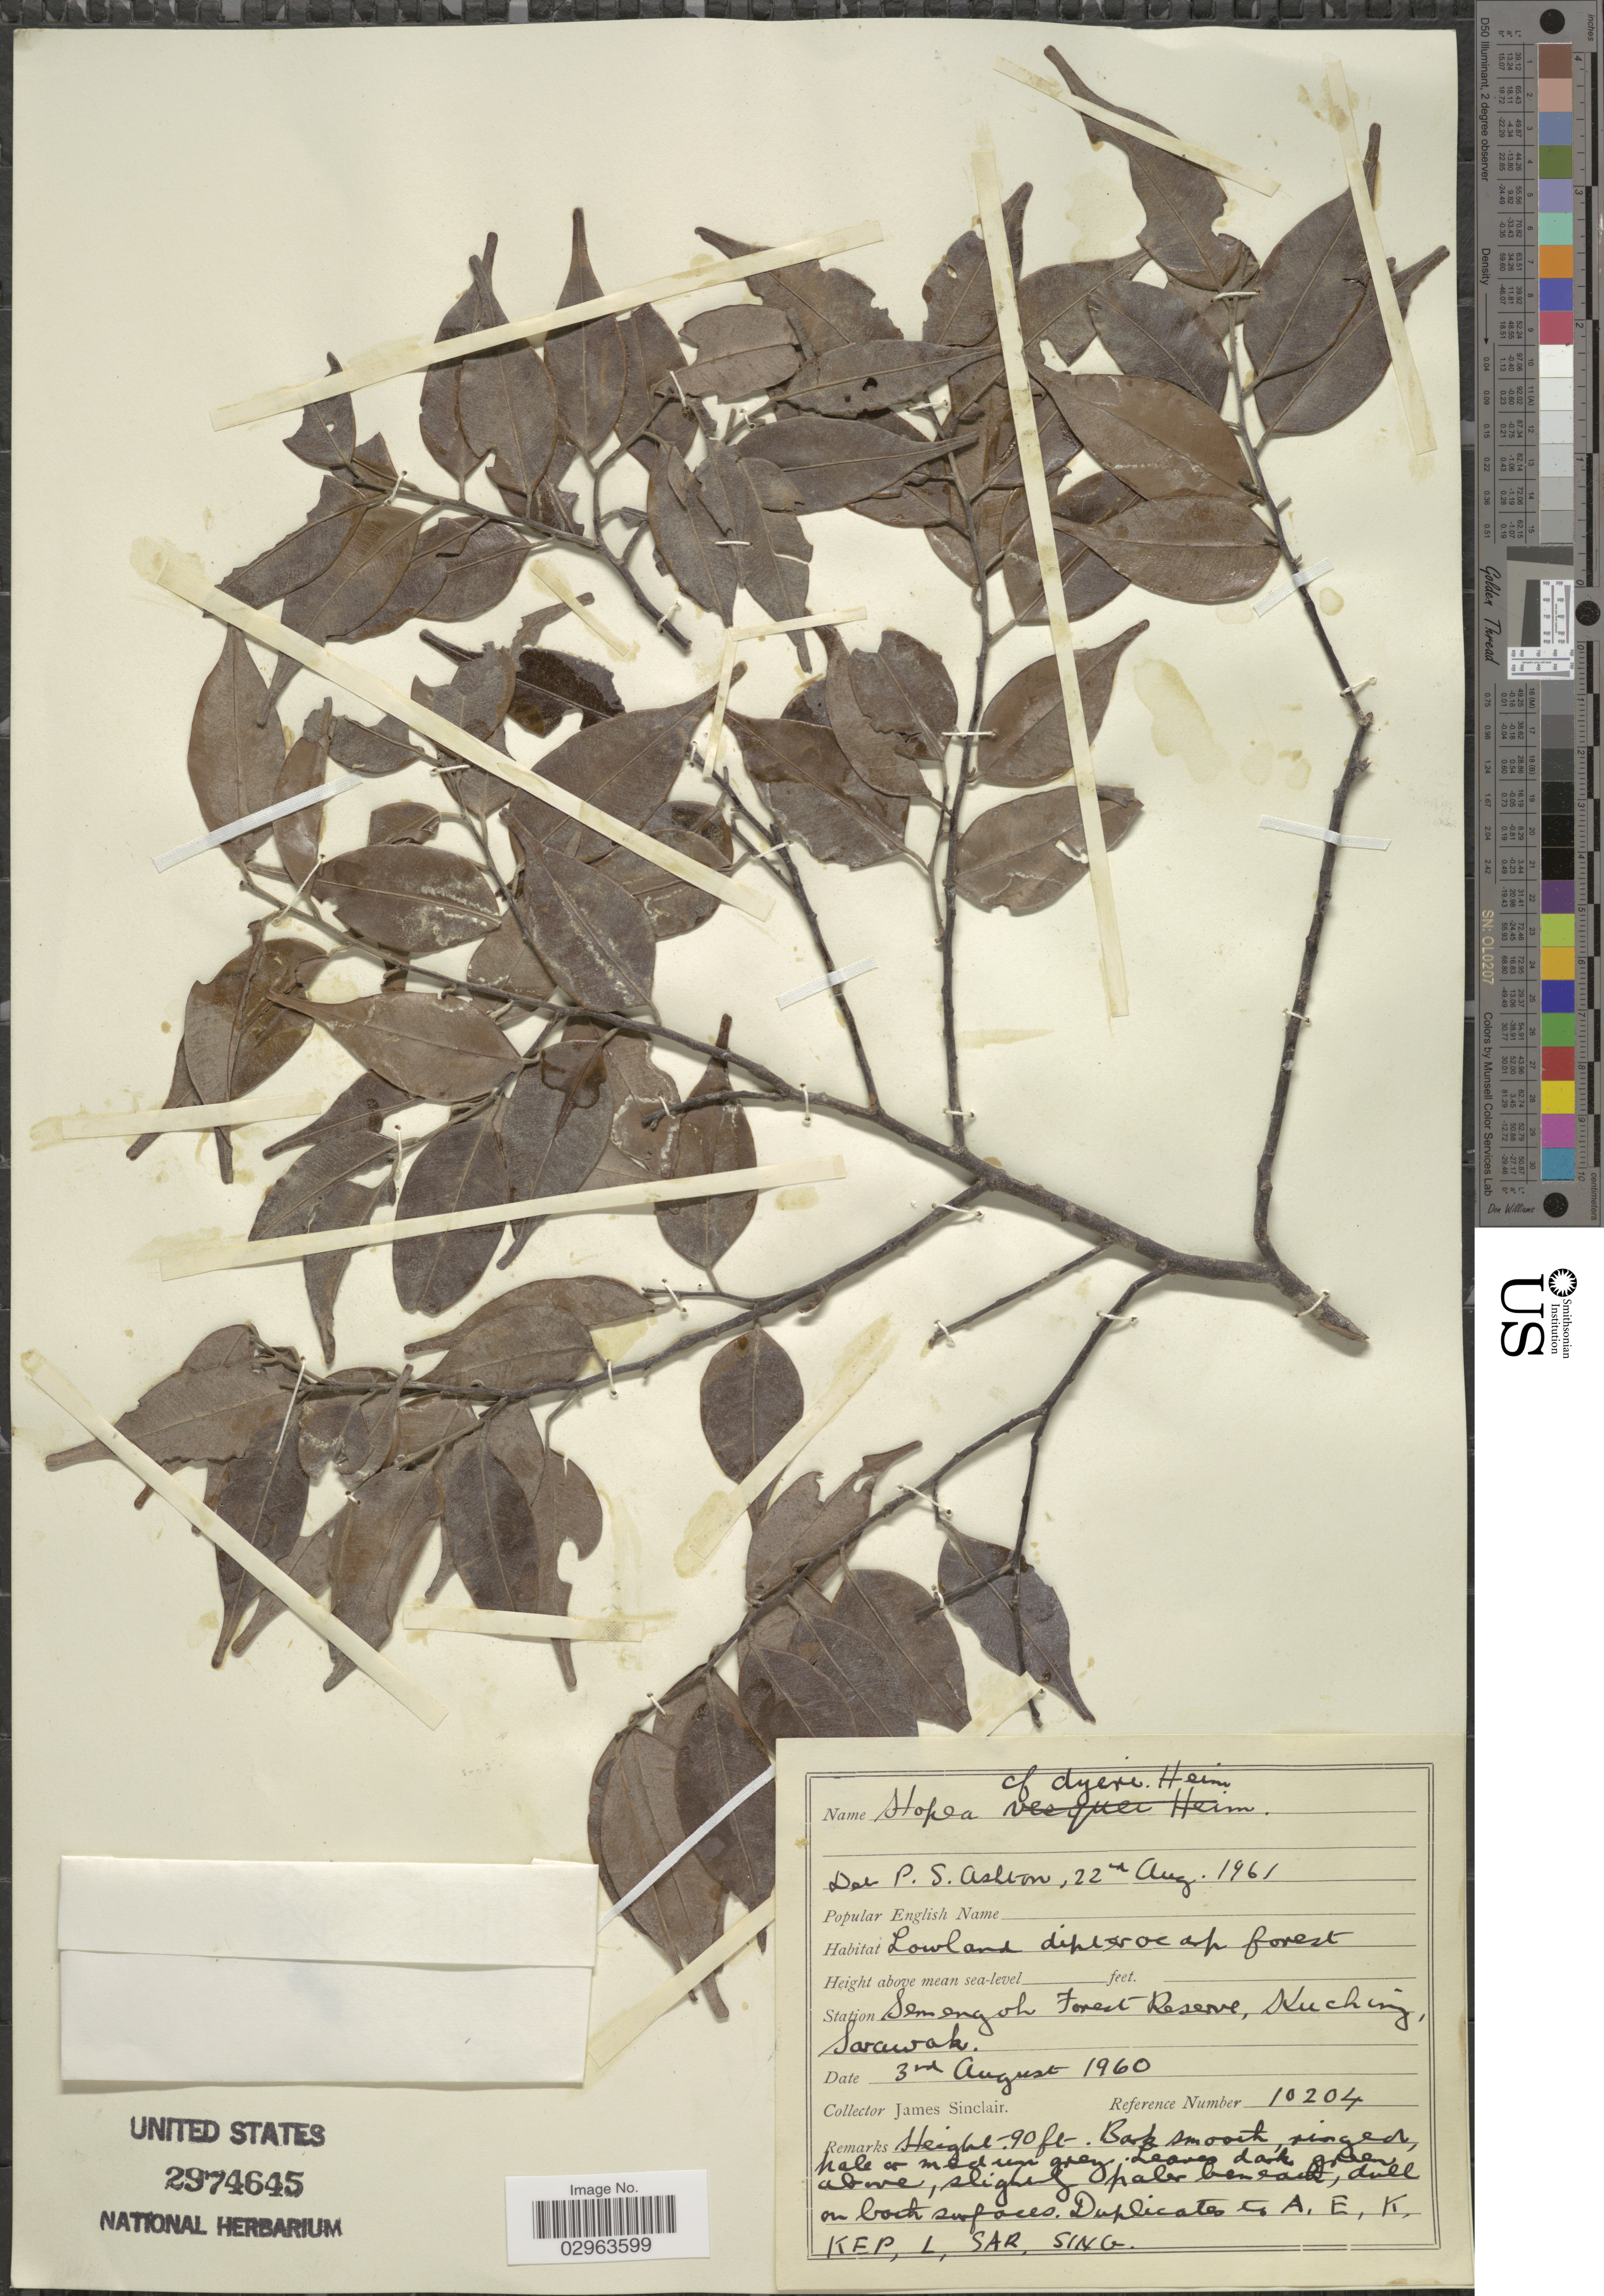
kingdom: Plantae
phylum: Tracheophyta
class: Magnoliopsida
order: Malvales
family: Dipterocarpaceae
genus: Hopea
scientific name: Hopea dyeri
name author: F. Heim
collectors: J. Sinclair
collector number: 10204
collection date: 1960-08-03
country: Malaysia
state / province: Sarawak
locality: Station Semengoh Forest Reserve, Kuching.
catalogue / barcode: US 2974645